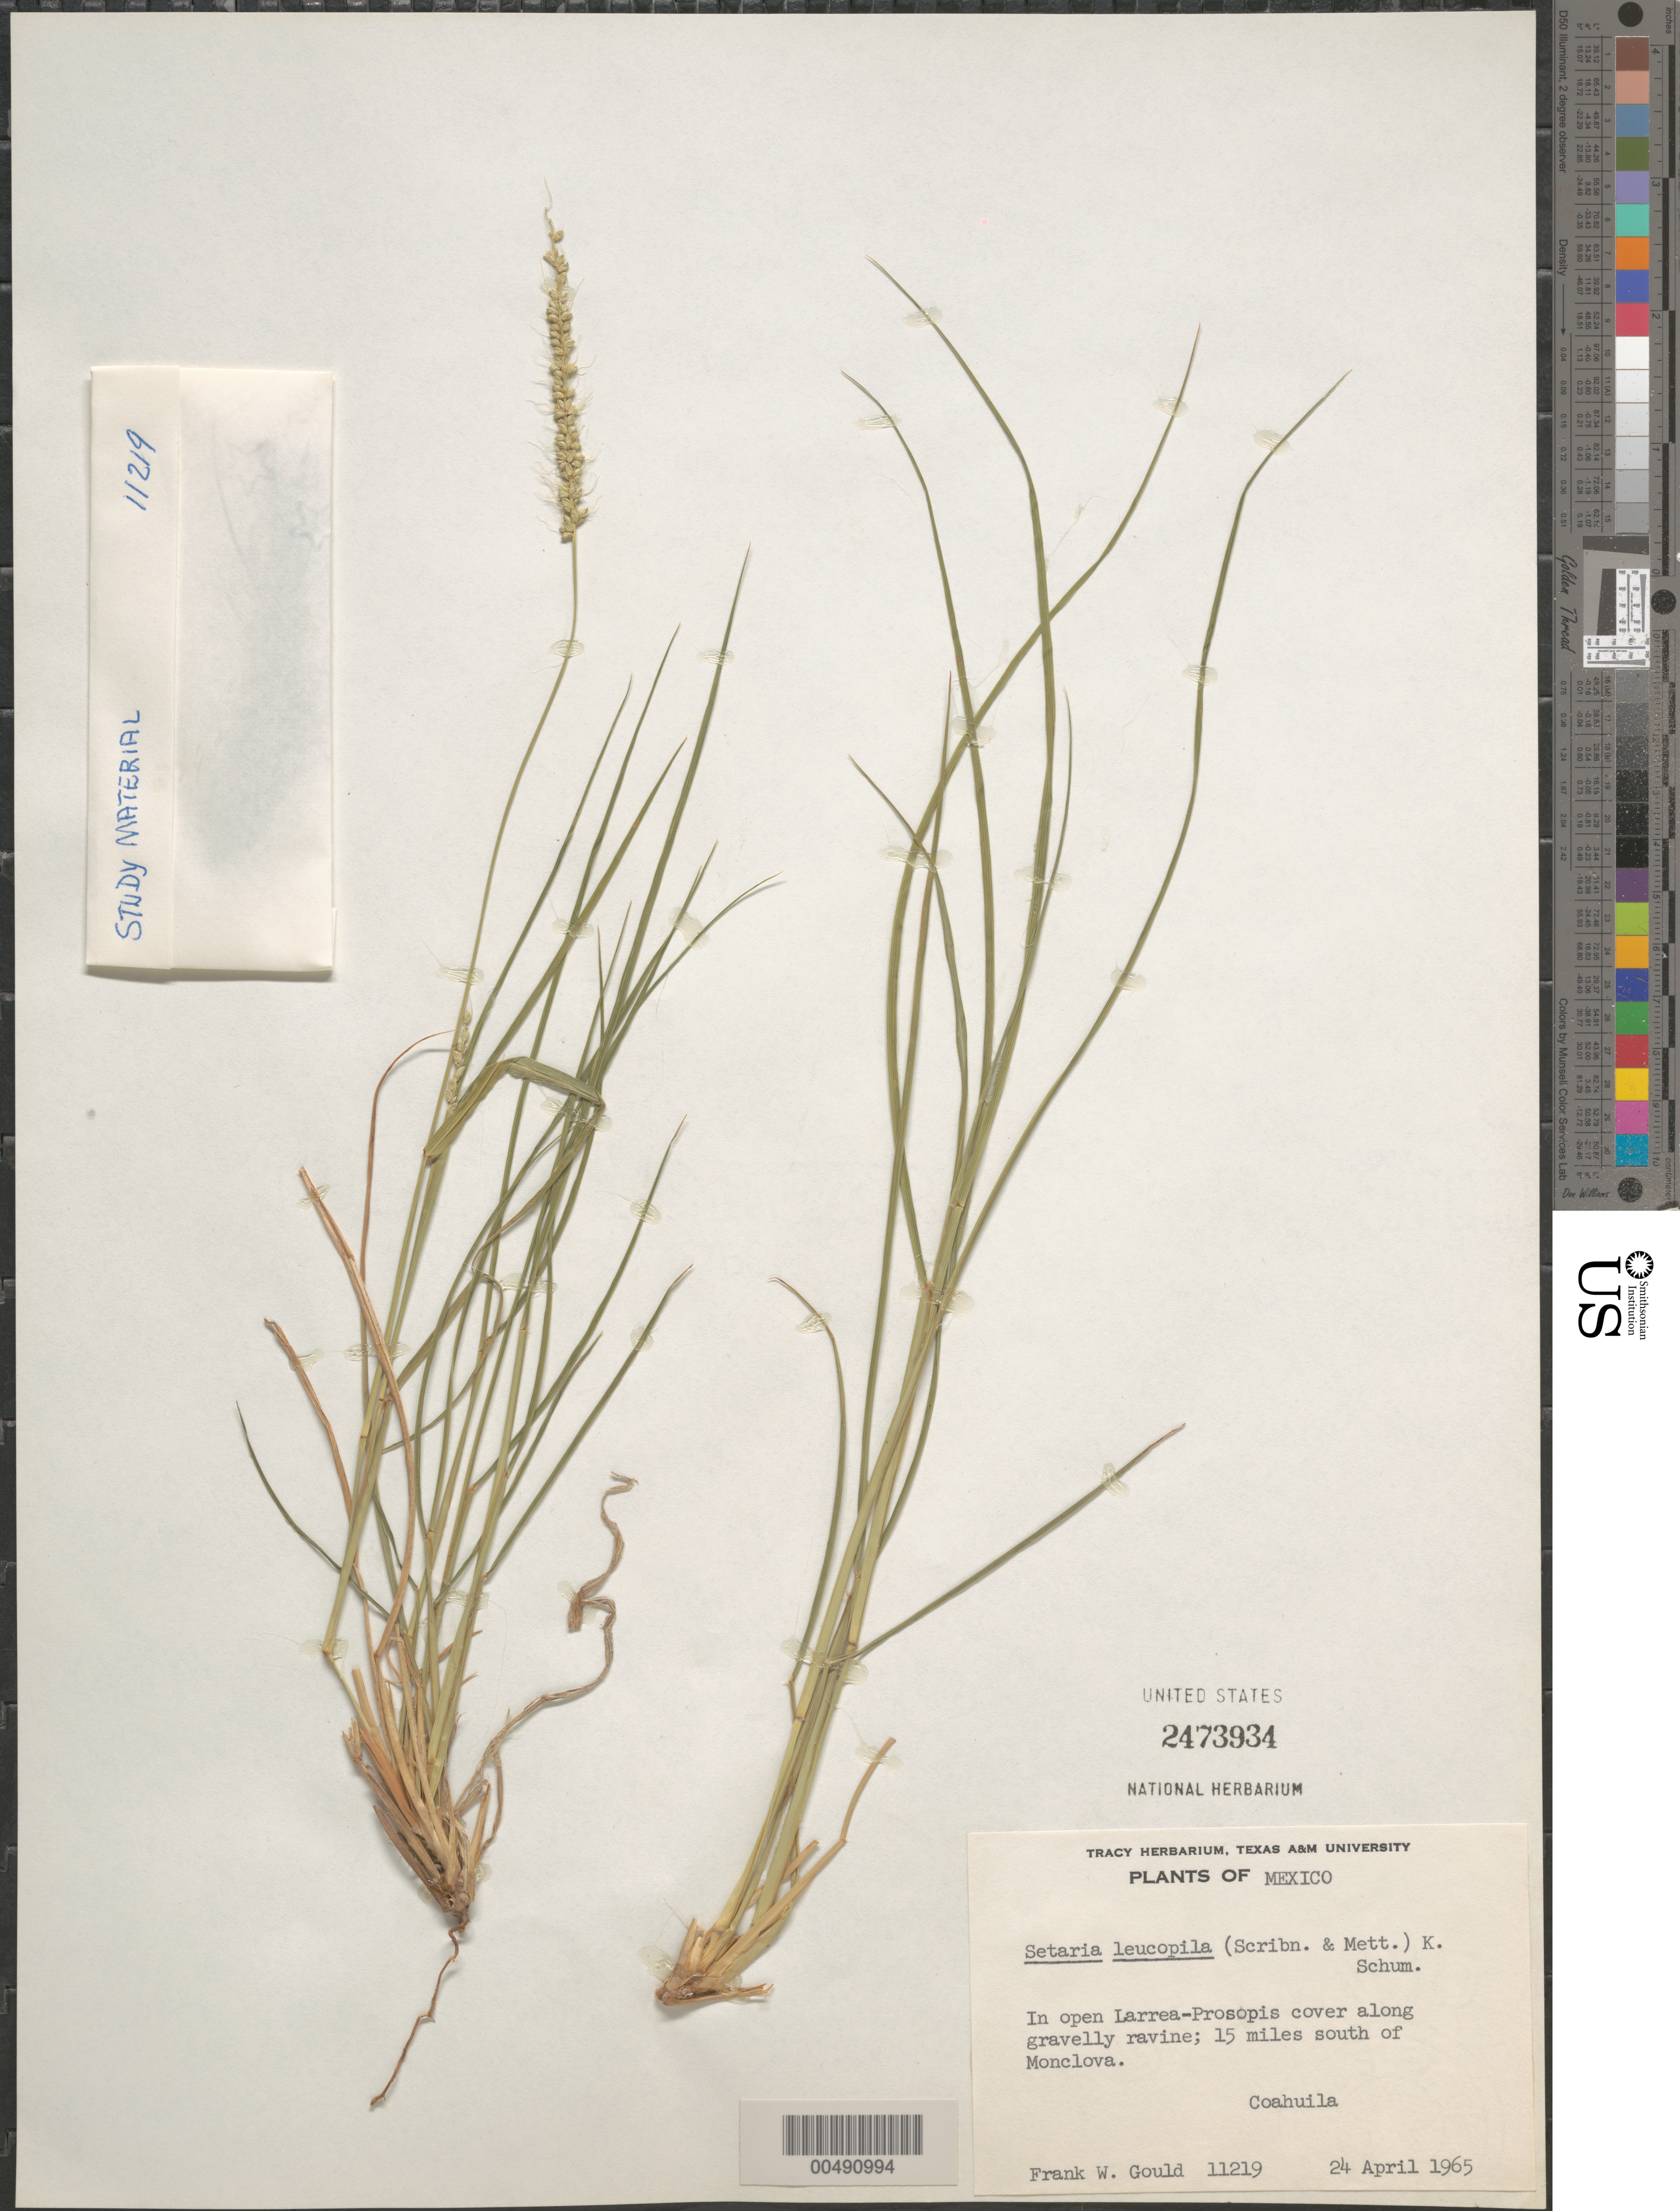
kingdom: Plantae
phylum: Tracheophyta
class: Liliopsida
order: Poales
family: Poaceae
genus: Setaria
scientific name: Setaria leucopila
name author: (Scribn. & Merr.) K. Schum.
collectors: F. W. Gould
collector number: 11219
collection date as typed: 24 Apr 1965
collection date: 1965-04-24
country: Mexico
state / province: Coahuila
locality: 15 mi S of Monclova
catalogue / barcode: US 2473934